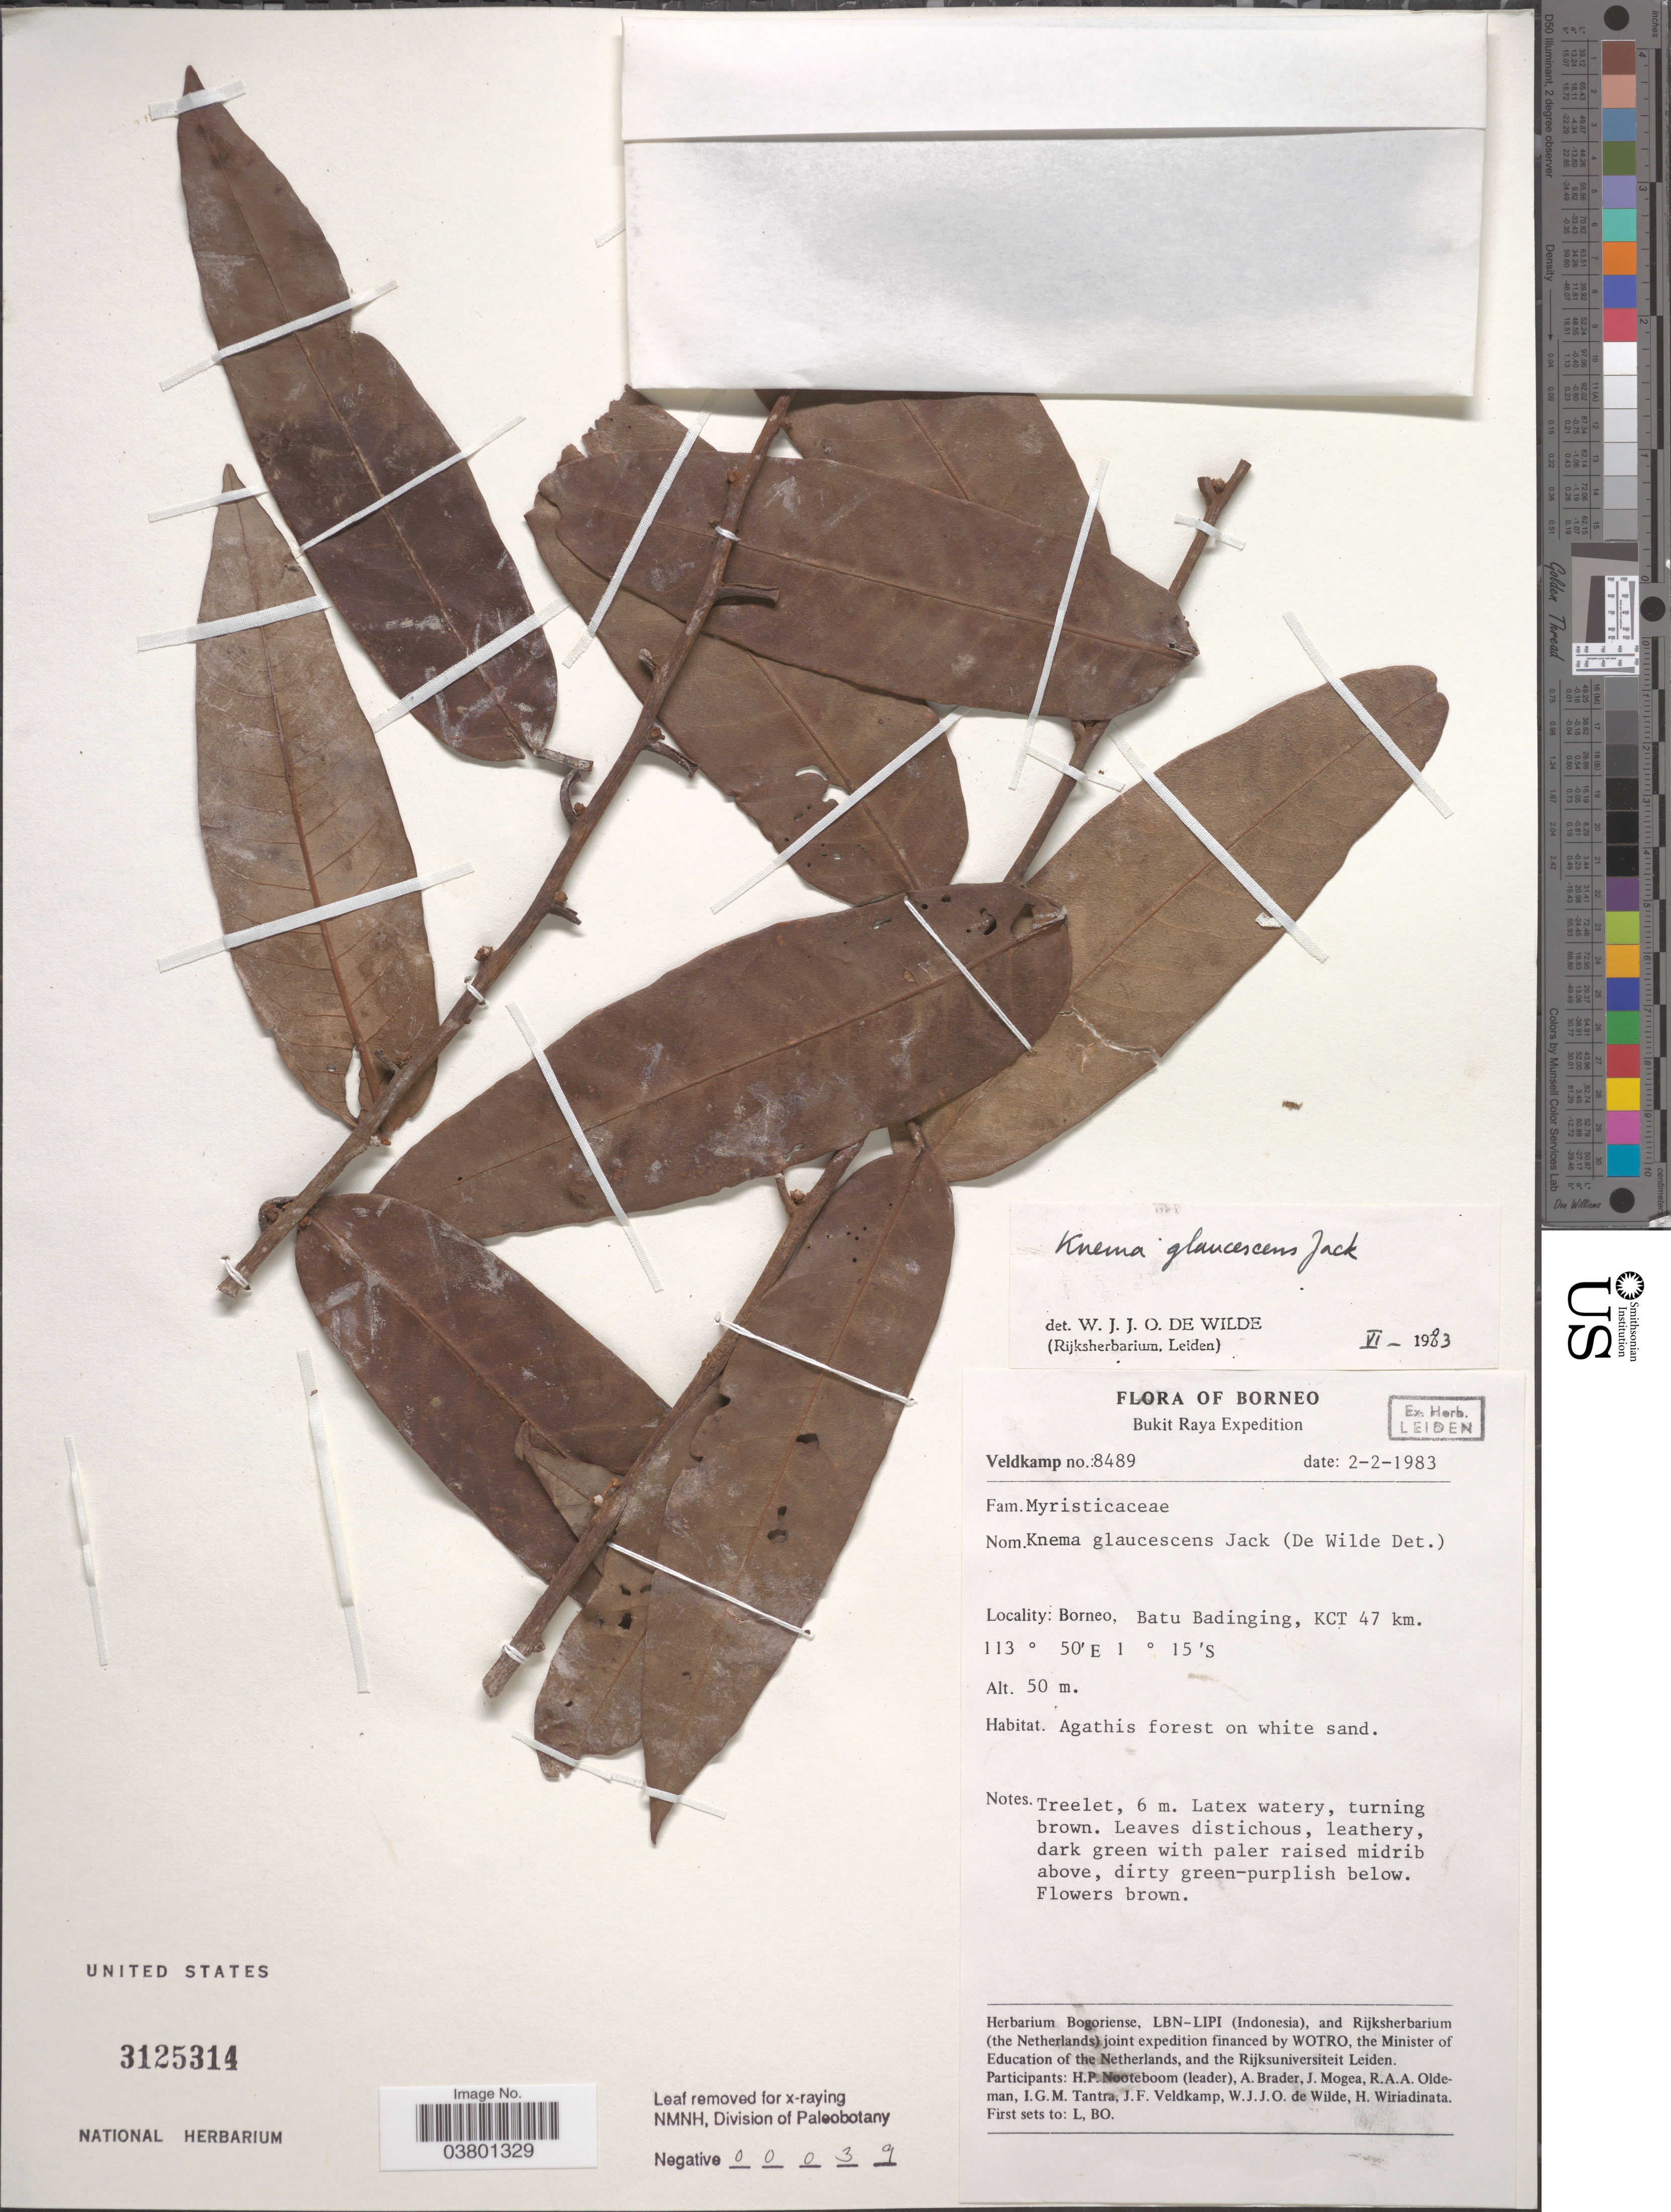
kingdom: Plantae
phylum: Tracheophyta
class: Magnoliopsida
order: Magnoliales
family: Myristicaceae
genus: Knema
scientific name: Knema glaucescens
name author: Jack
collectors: J. F. Veldkamp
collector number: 8489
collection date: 1983-02-02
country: Indonesia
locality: Borneo, Batu Badinging, KCT 47 km.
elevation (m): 50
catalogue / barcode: US 3125314